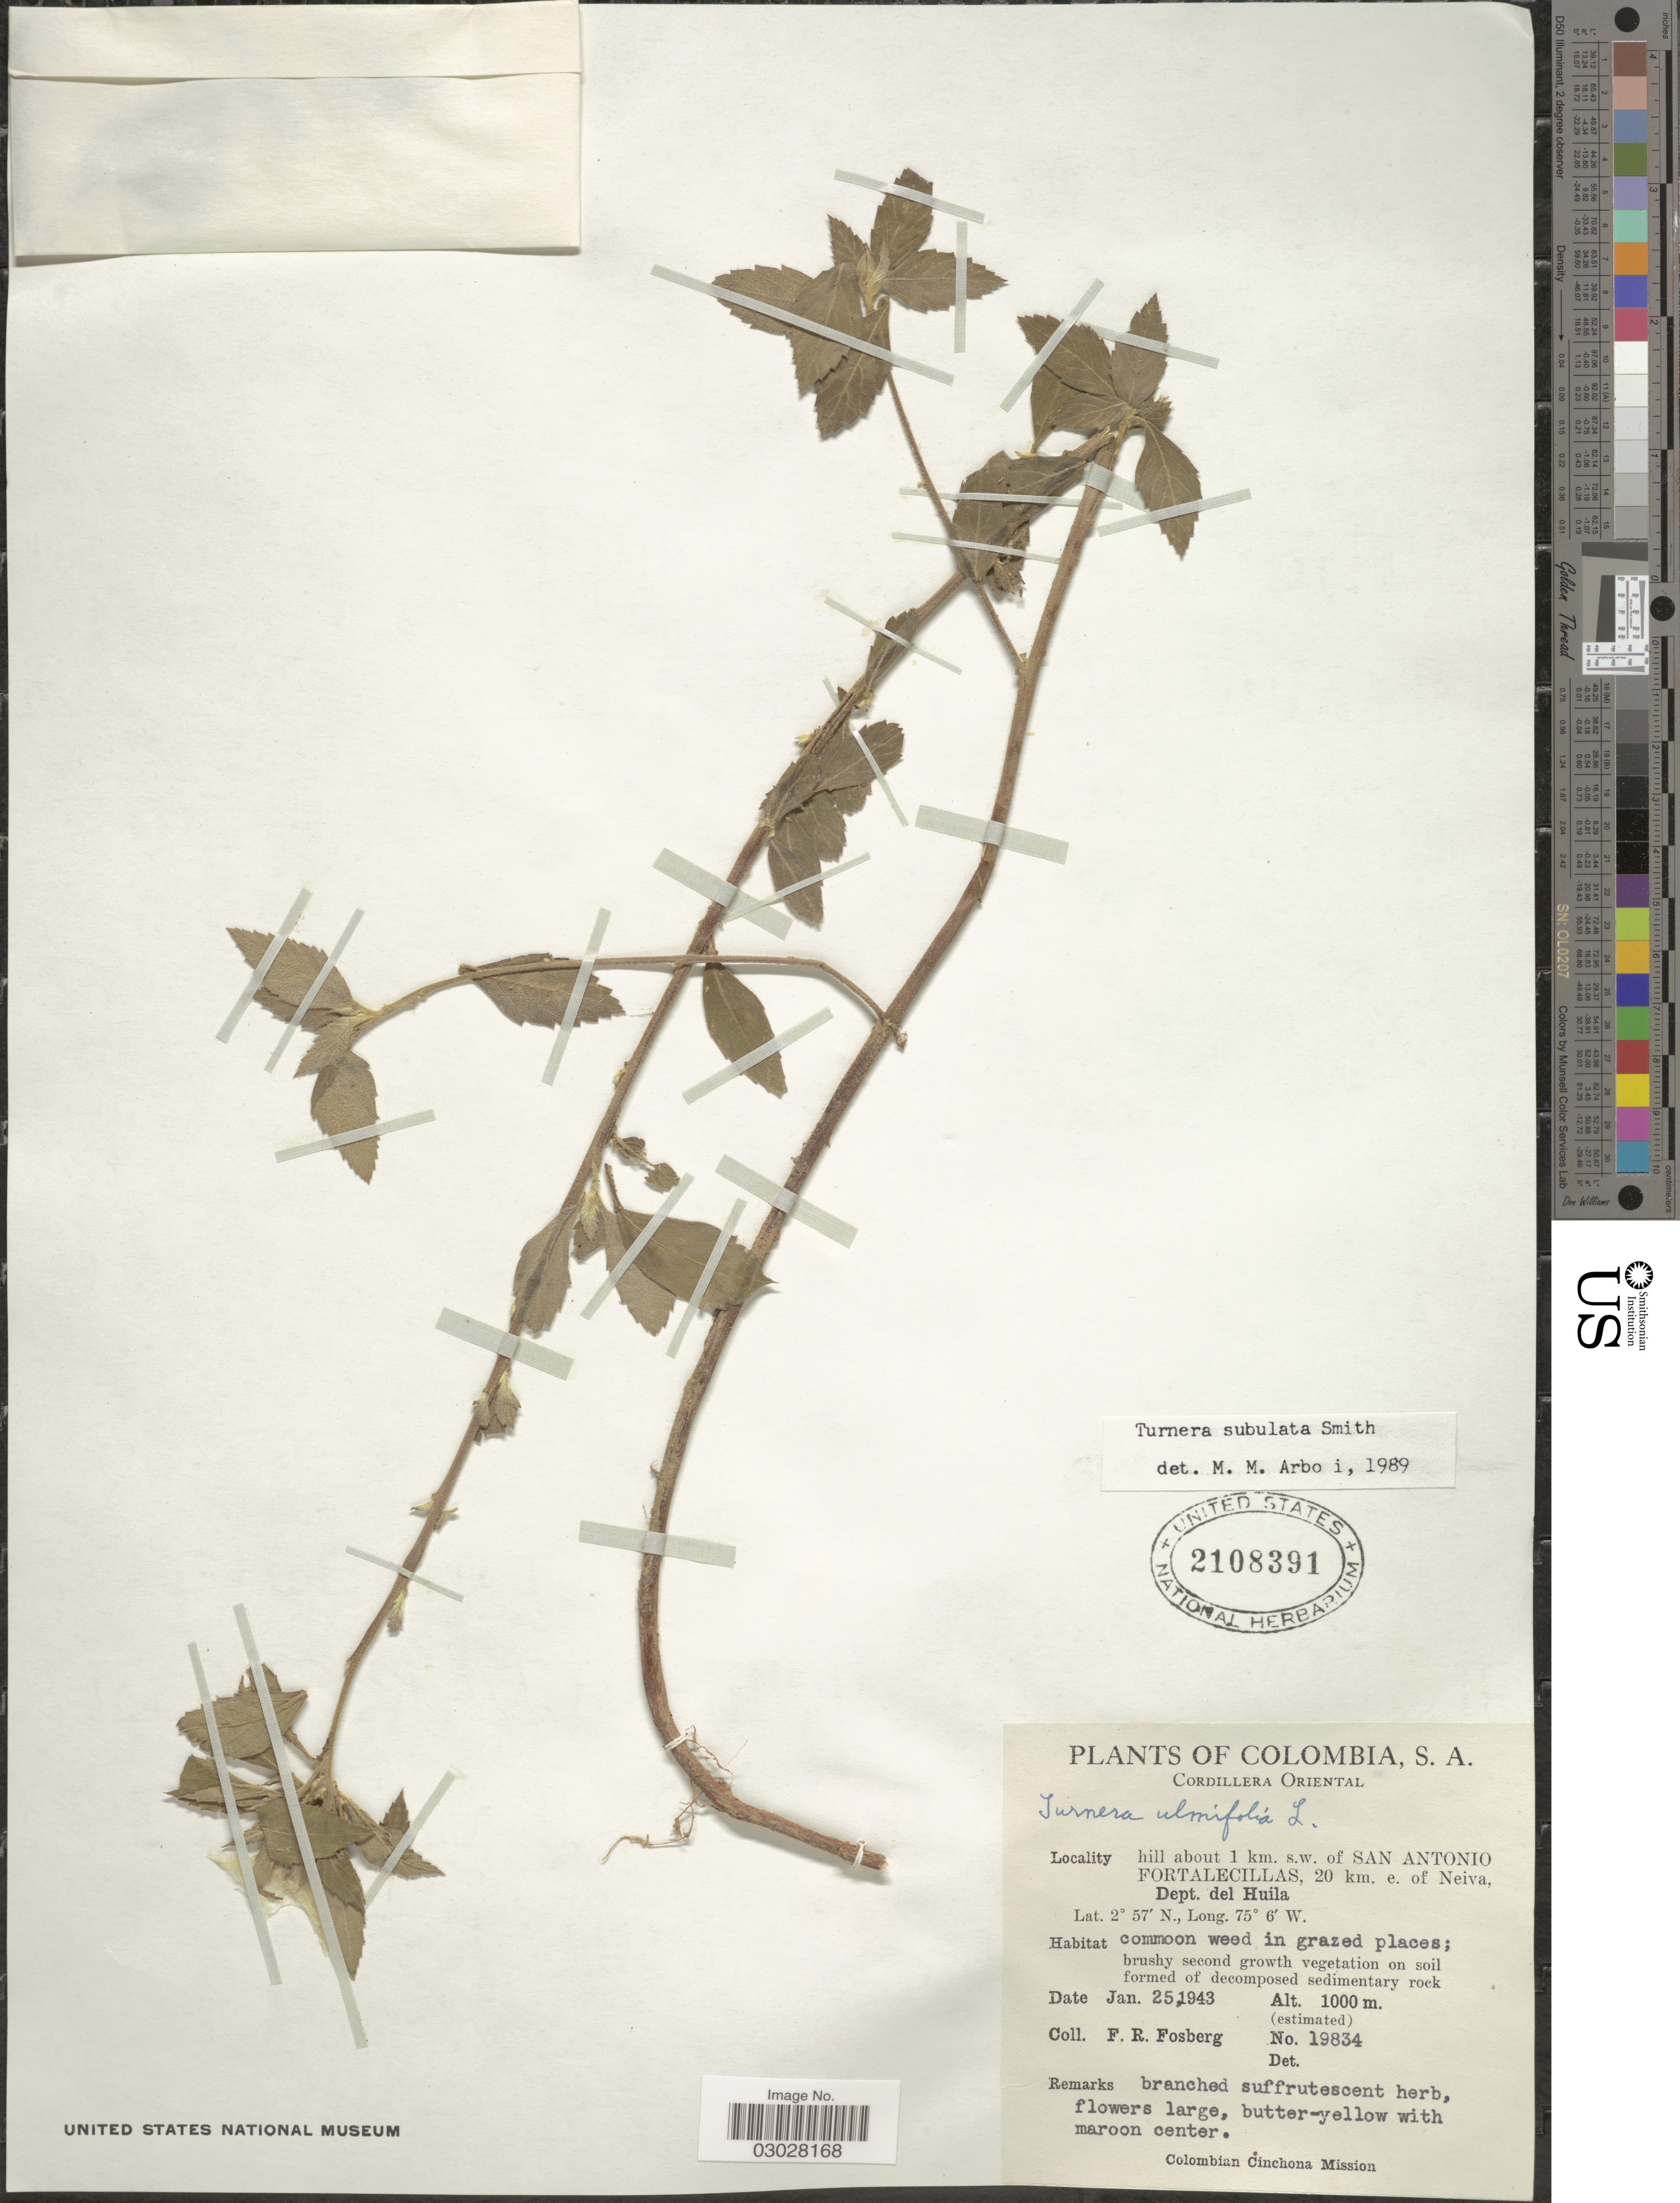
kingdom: Plantae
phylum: Tracheophyta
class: Magnoliopsida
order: Malpighiales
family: Turneraceae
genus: Turnera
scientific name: Turnera subulata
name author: Sm.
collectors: F. R. Fosberg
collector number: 19834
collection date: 1943-01-25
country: Colombia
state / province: Huila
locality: Cordillera Oriental. Hill about 1 km. s. w. of San Antonio Fortalecillas, 20 km. e. of Neiva, Dept. del Huila.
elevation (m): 1000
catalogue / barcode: US 2108391